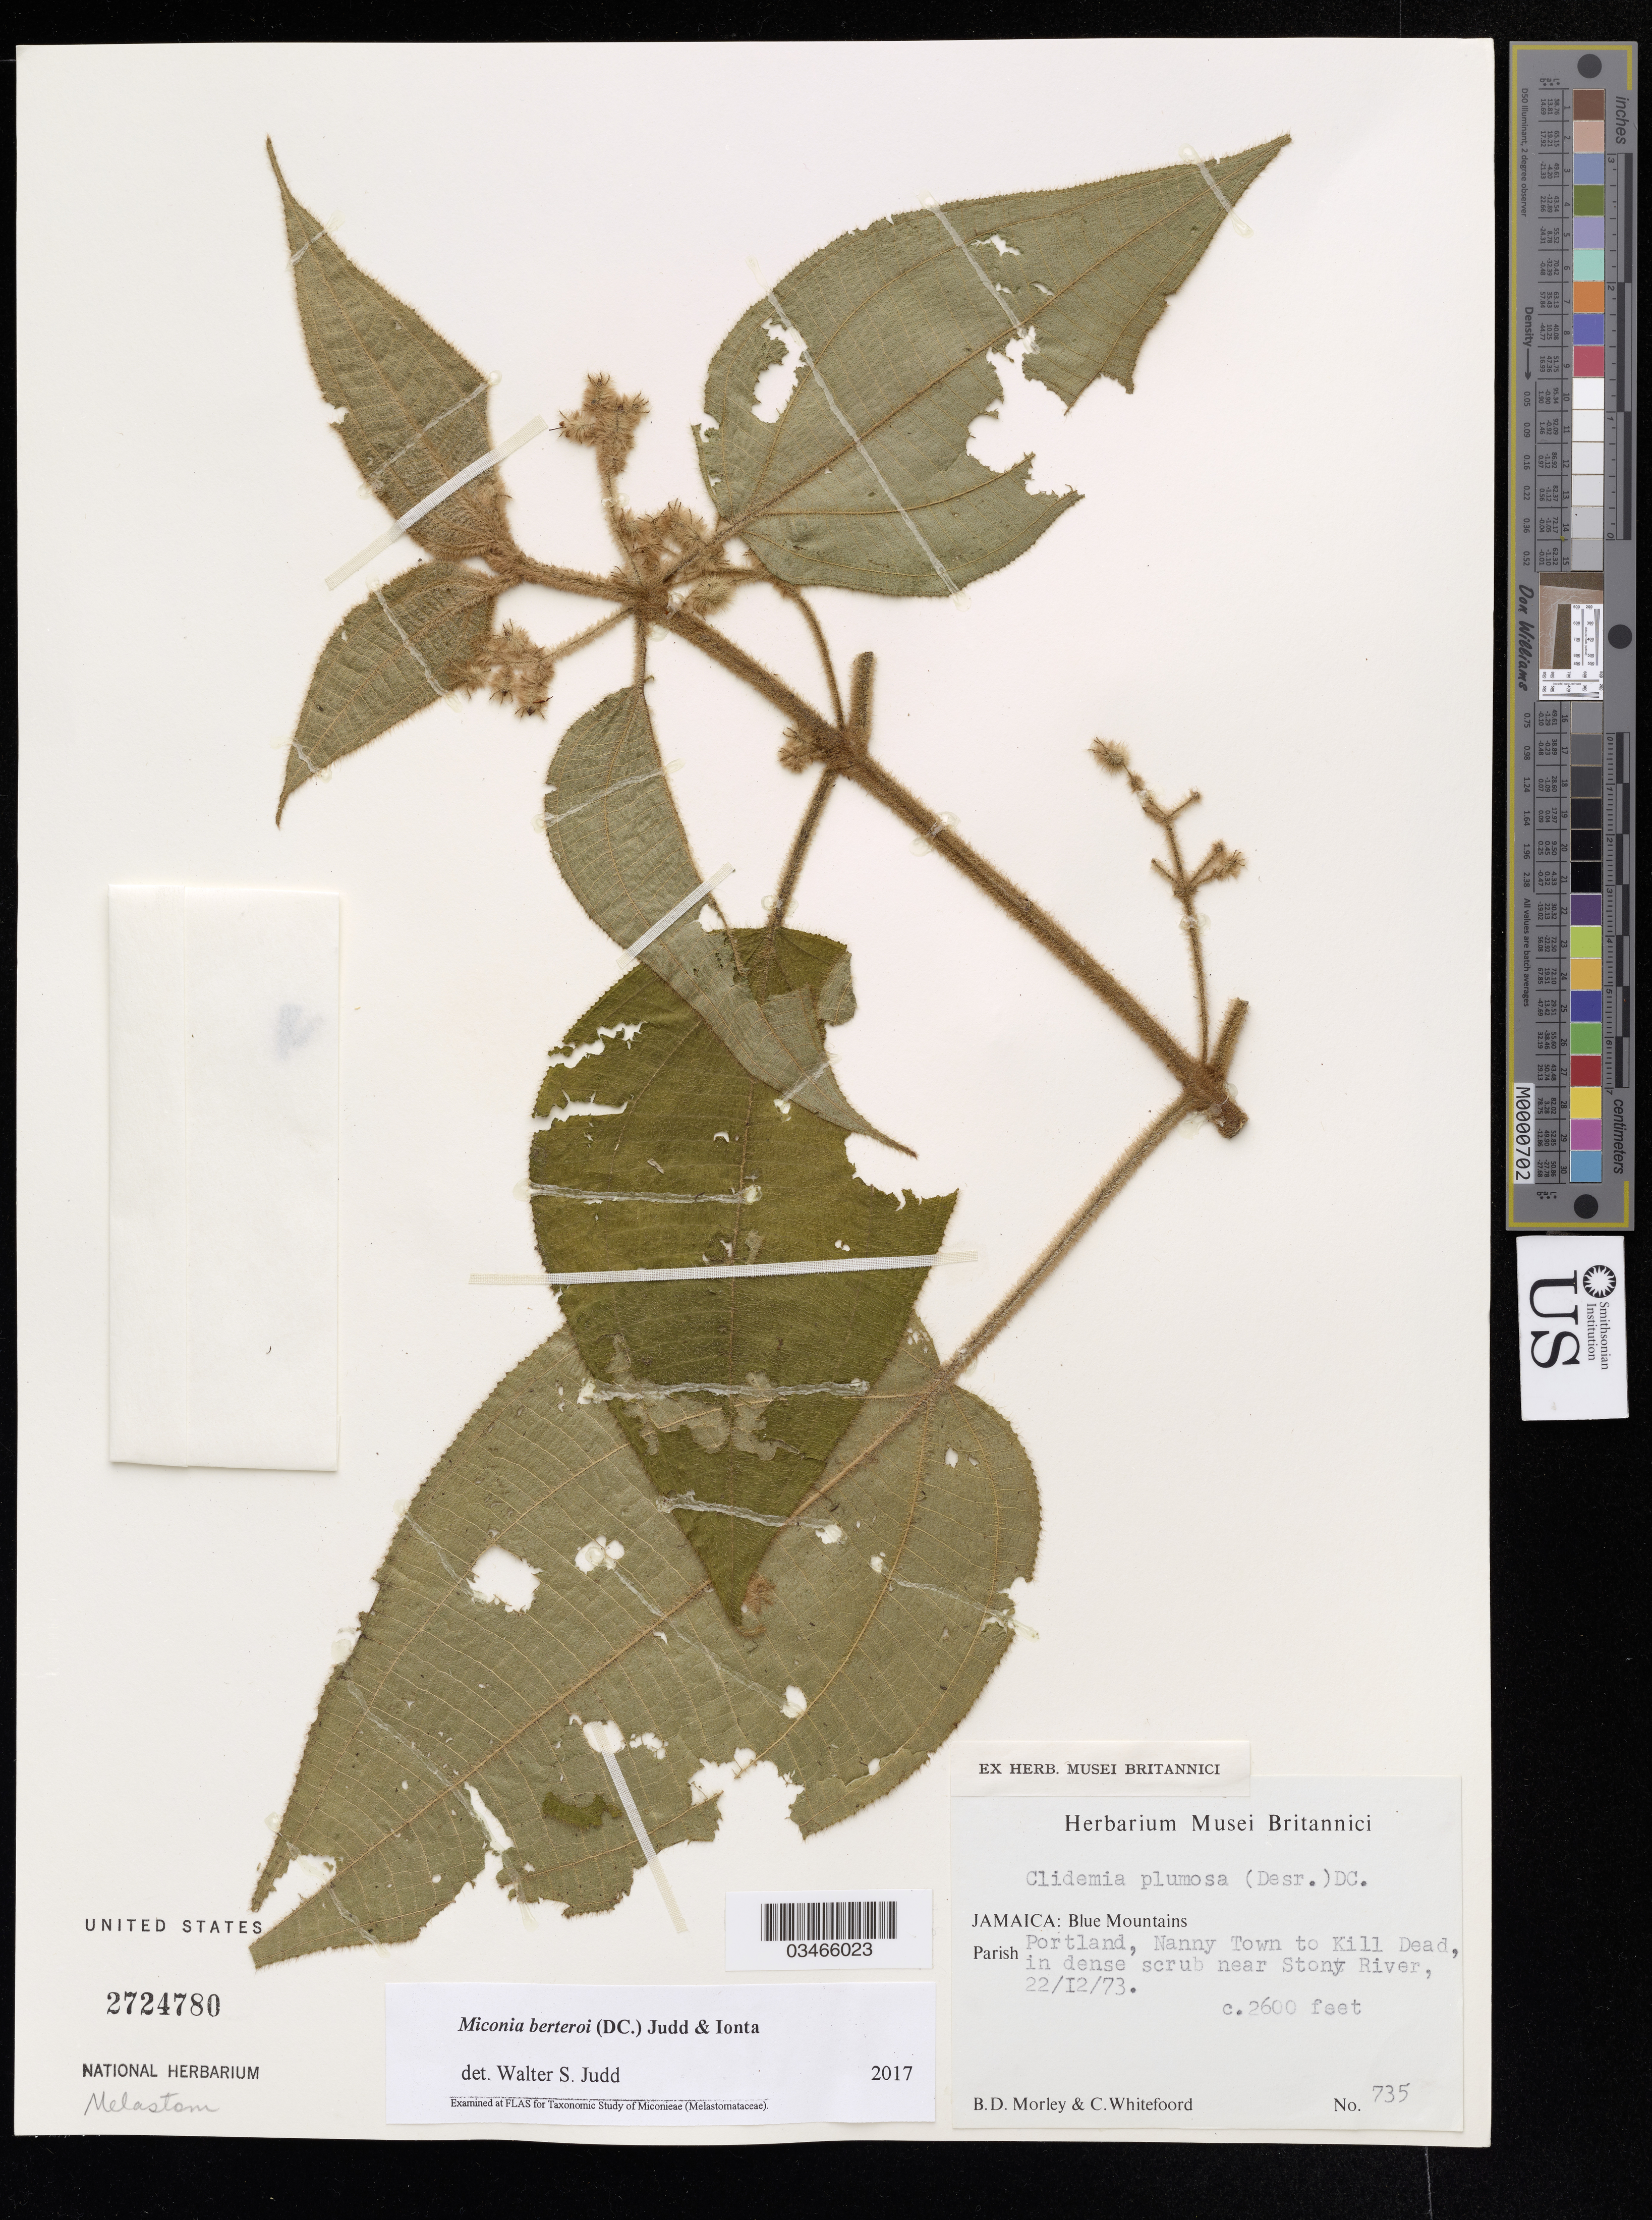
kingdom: Plantae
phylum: Tracheophyta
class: Magnoliopsida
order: Myrtales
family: Melastomataceae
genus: Miconia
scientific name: Miconia berteroi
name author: (DC.) Judd & Ionta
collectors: B. D. Morley & C. Whitefoord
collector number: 735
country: Jamaica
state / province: Portland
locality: Jamaica: Blue Mountains. Portland, Nanny Town to Kill Dead , near Stony River.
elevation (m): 792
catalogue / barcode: US 2724780